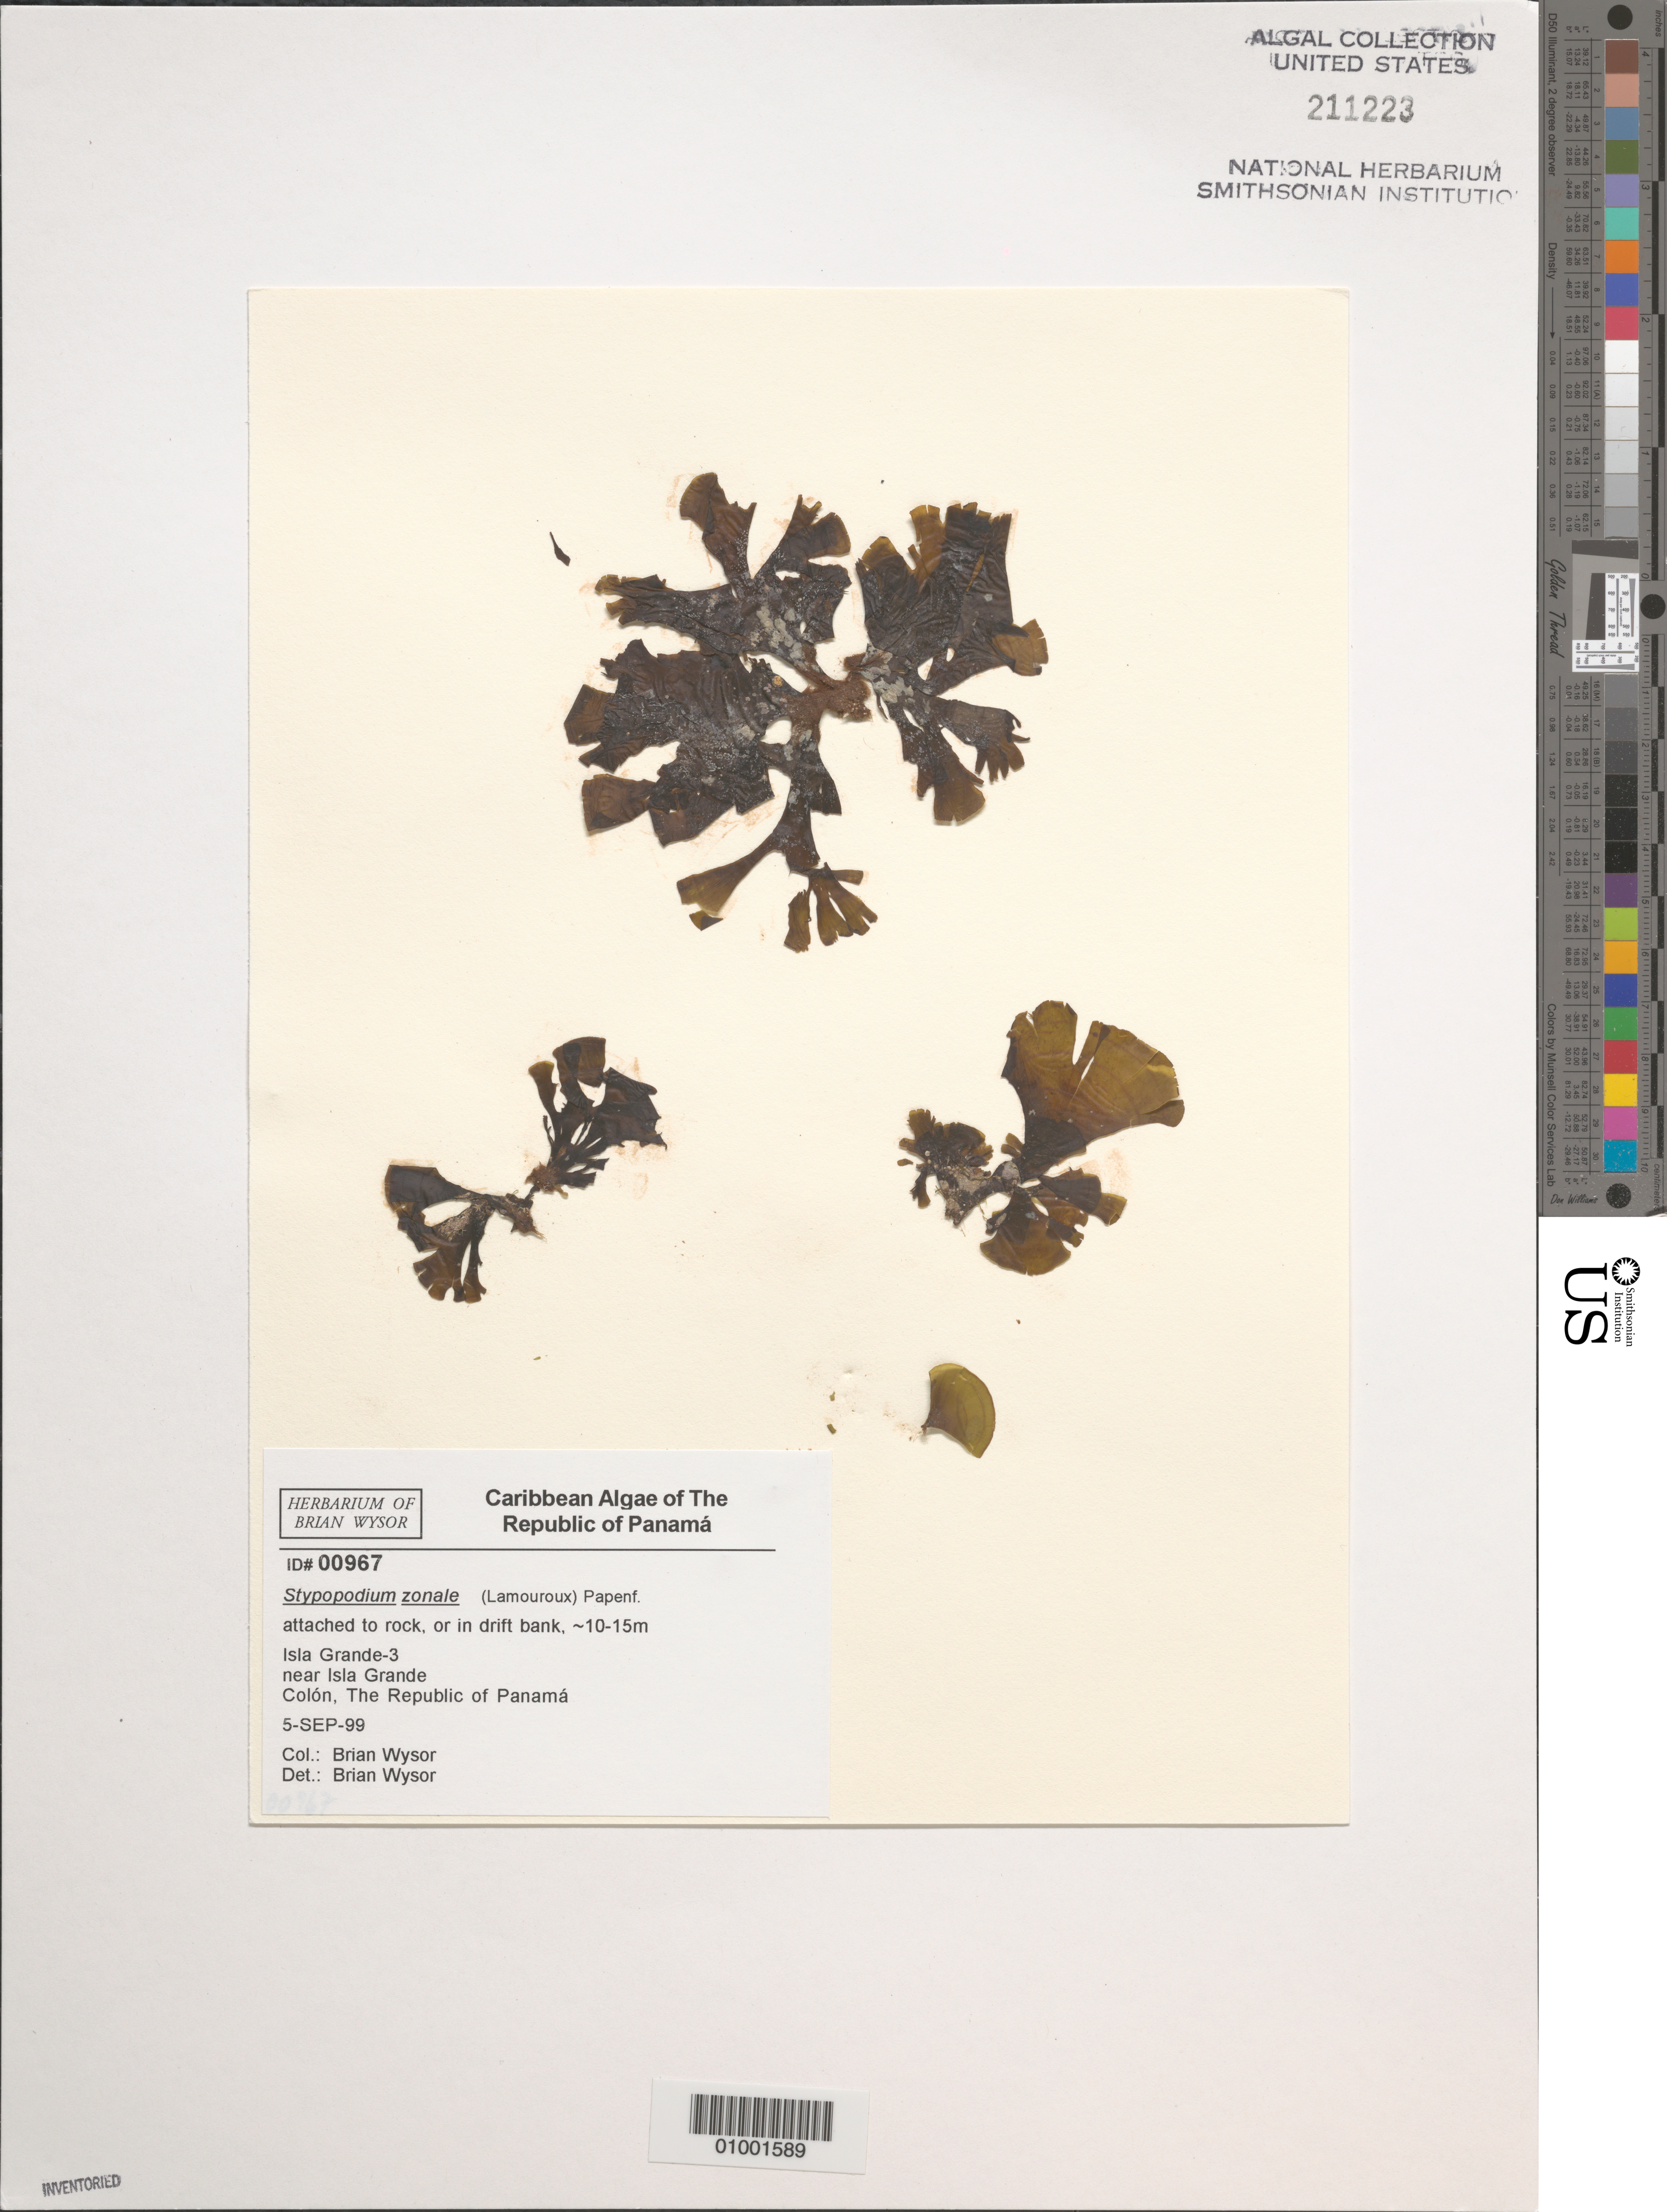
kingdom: Chromista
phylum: Ochrophyta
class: Phaeophyceae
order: Dictyotales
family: Dictyotaceae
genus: Stypopodium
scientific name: Stypopodium zonale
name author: (J.V.Lamouroux) Papenf.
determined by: Wysor, B.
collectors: B. Wysor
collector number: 00967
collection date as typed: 05 Sep 1999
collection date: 1999-09-05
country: Panama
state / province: Colón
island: Grande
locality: Near Isla Grande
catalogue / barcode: US 211223